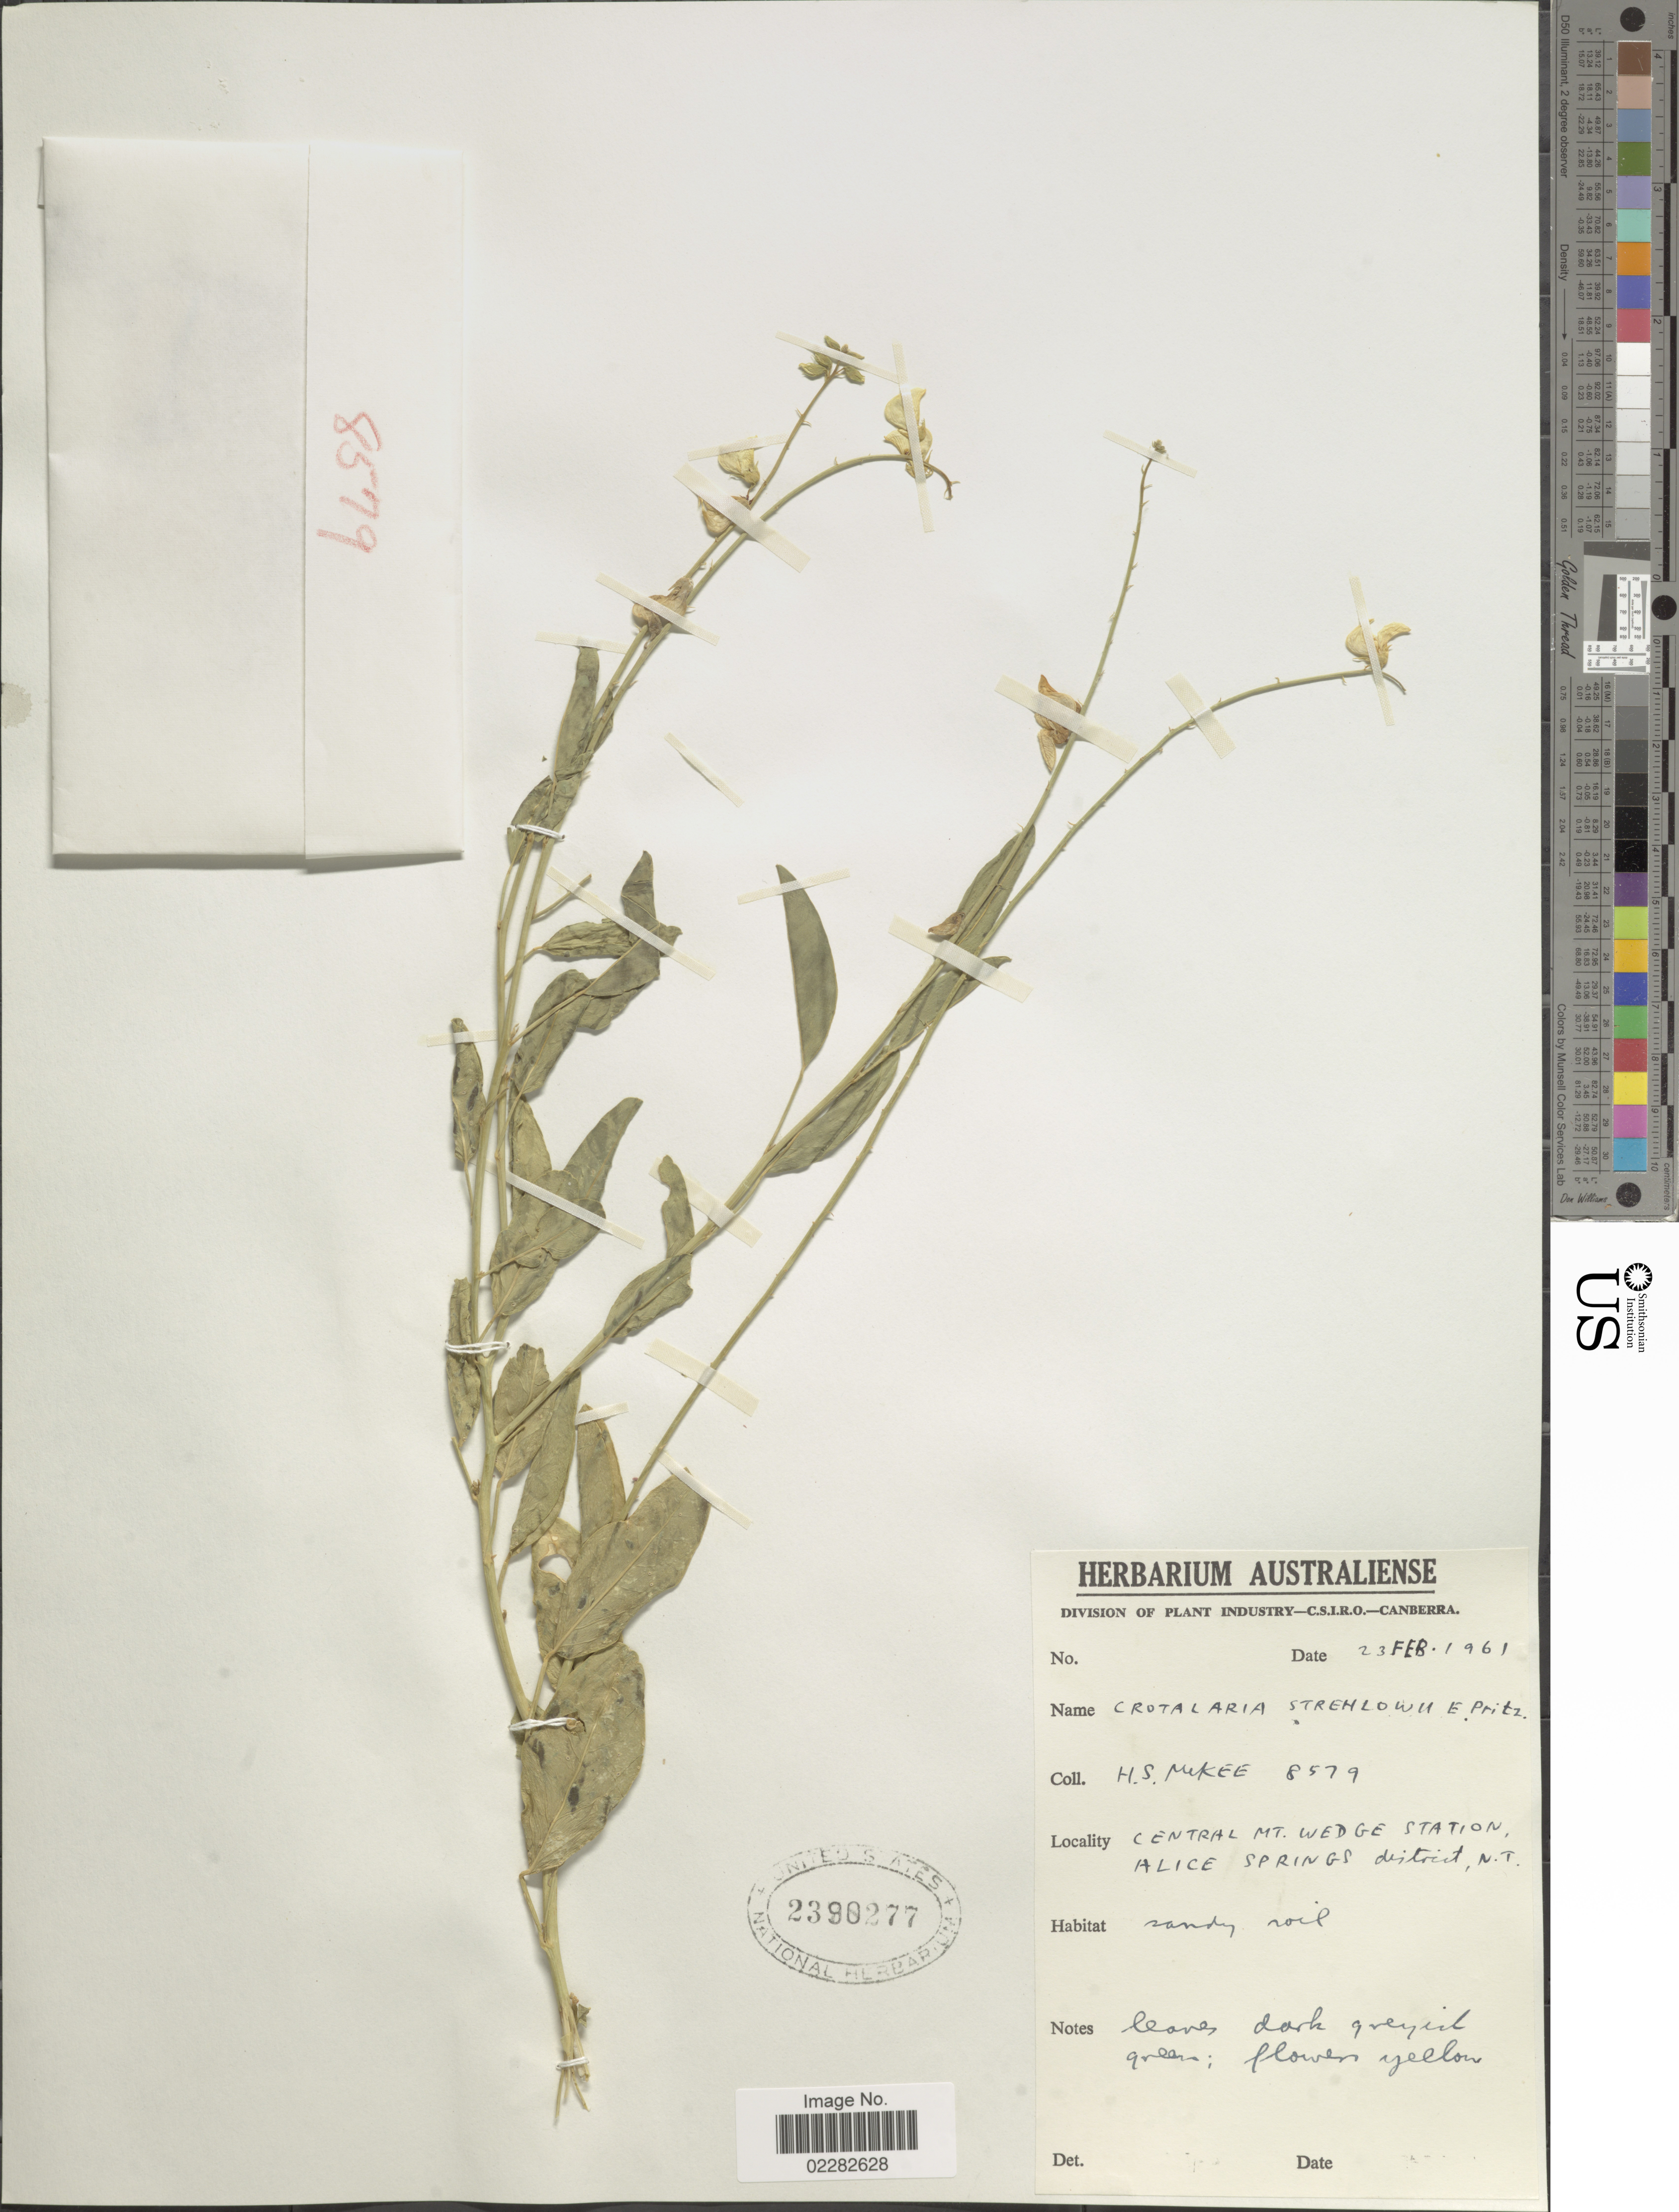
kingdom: Plantae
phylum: Tracheophyta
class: Magnoliopsida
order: Fabales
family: Fabaceae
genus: Crotalaria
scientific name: Crotalaria strehlowii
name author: E. Pritz.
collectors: H. S. McKee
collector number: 8579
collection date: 1961-02-23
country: Australia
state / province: Northern Territory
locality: Central Mt. Wedge Station, Alice Springs district.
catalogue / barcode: US 2390277